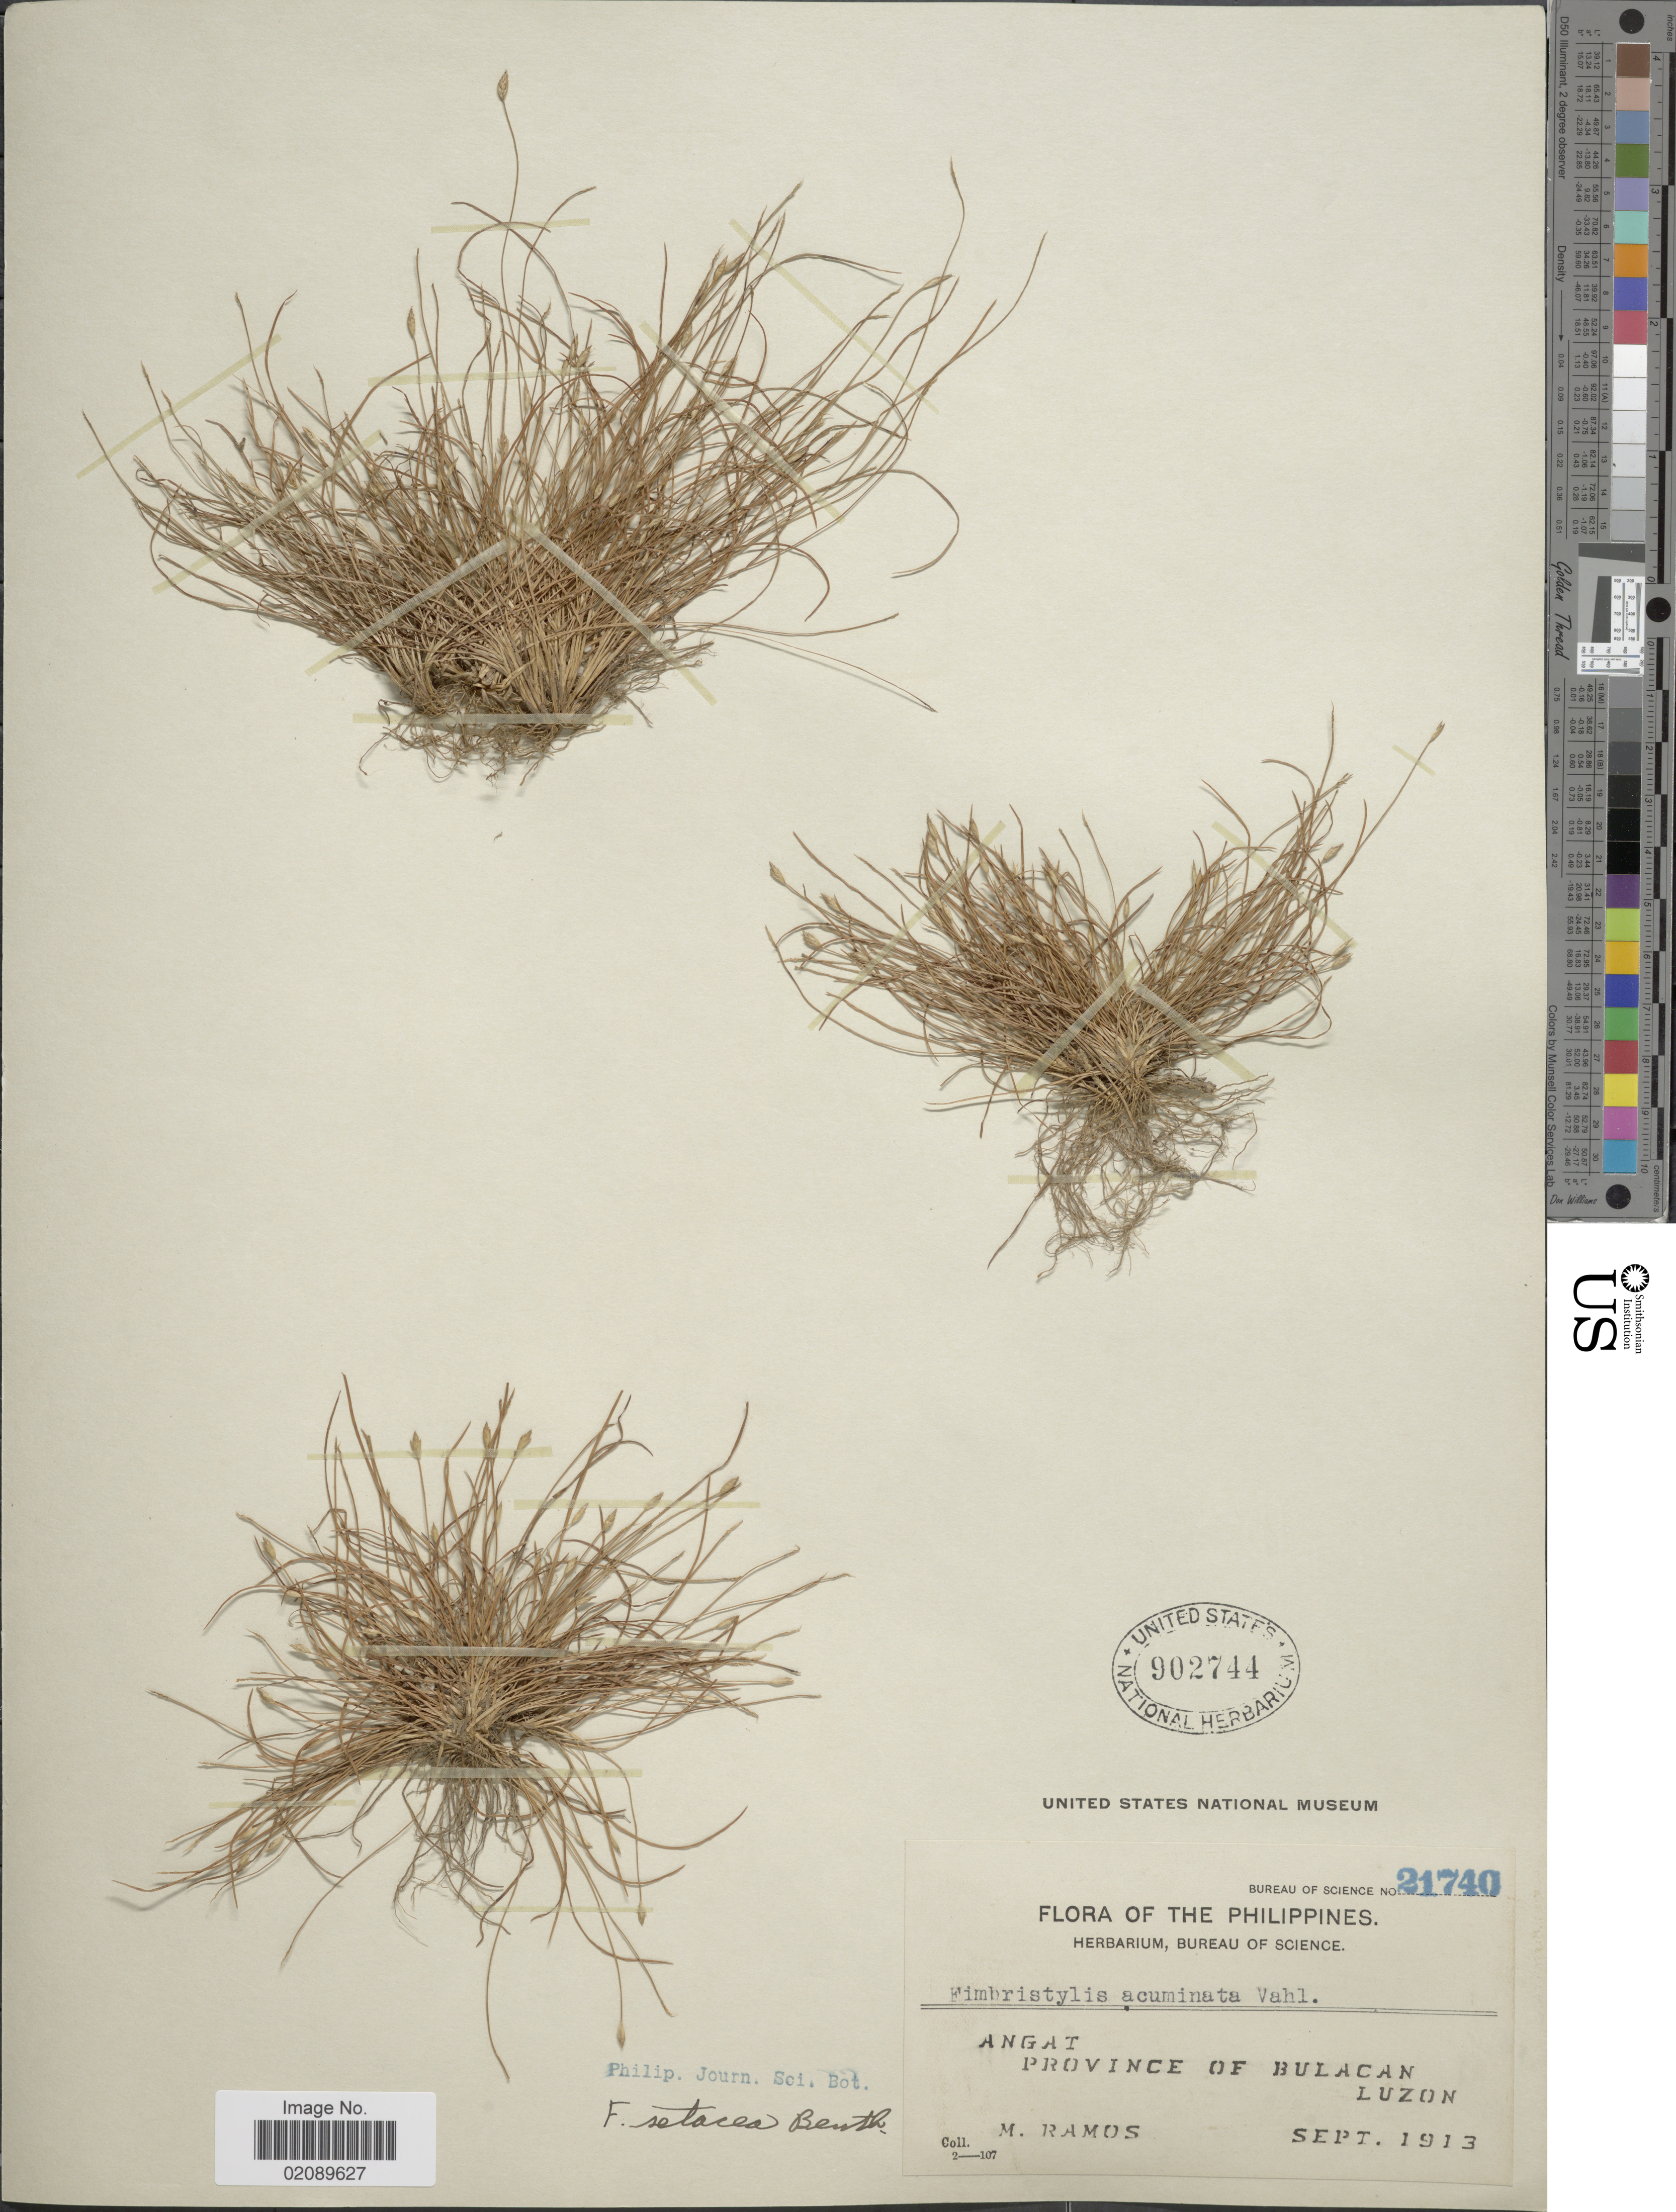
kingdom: Plantae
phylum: Tracheophyta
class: Liliopsida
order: Poales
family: Cyperaceae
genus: Fimbristylis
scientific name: Fimbristylis acicularis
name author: R. Br.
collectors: M. Ramos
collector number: Bureau of Science 21740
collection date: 1913-09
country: Philippines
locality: Angat, Province of Bulacan, Luzon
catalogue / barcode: US 902744